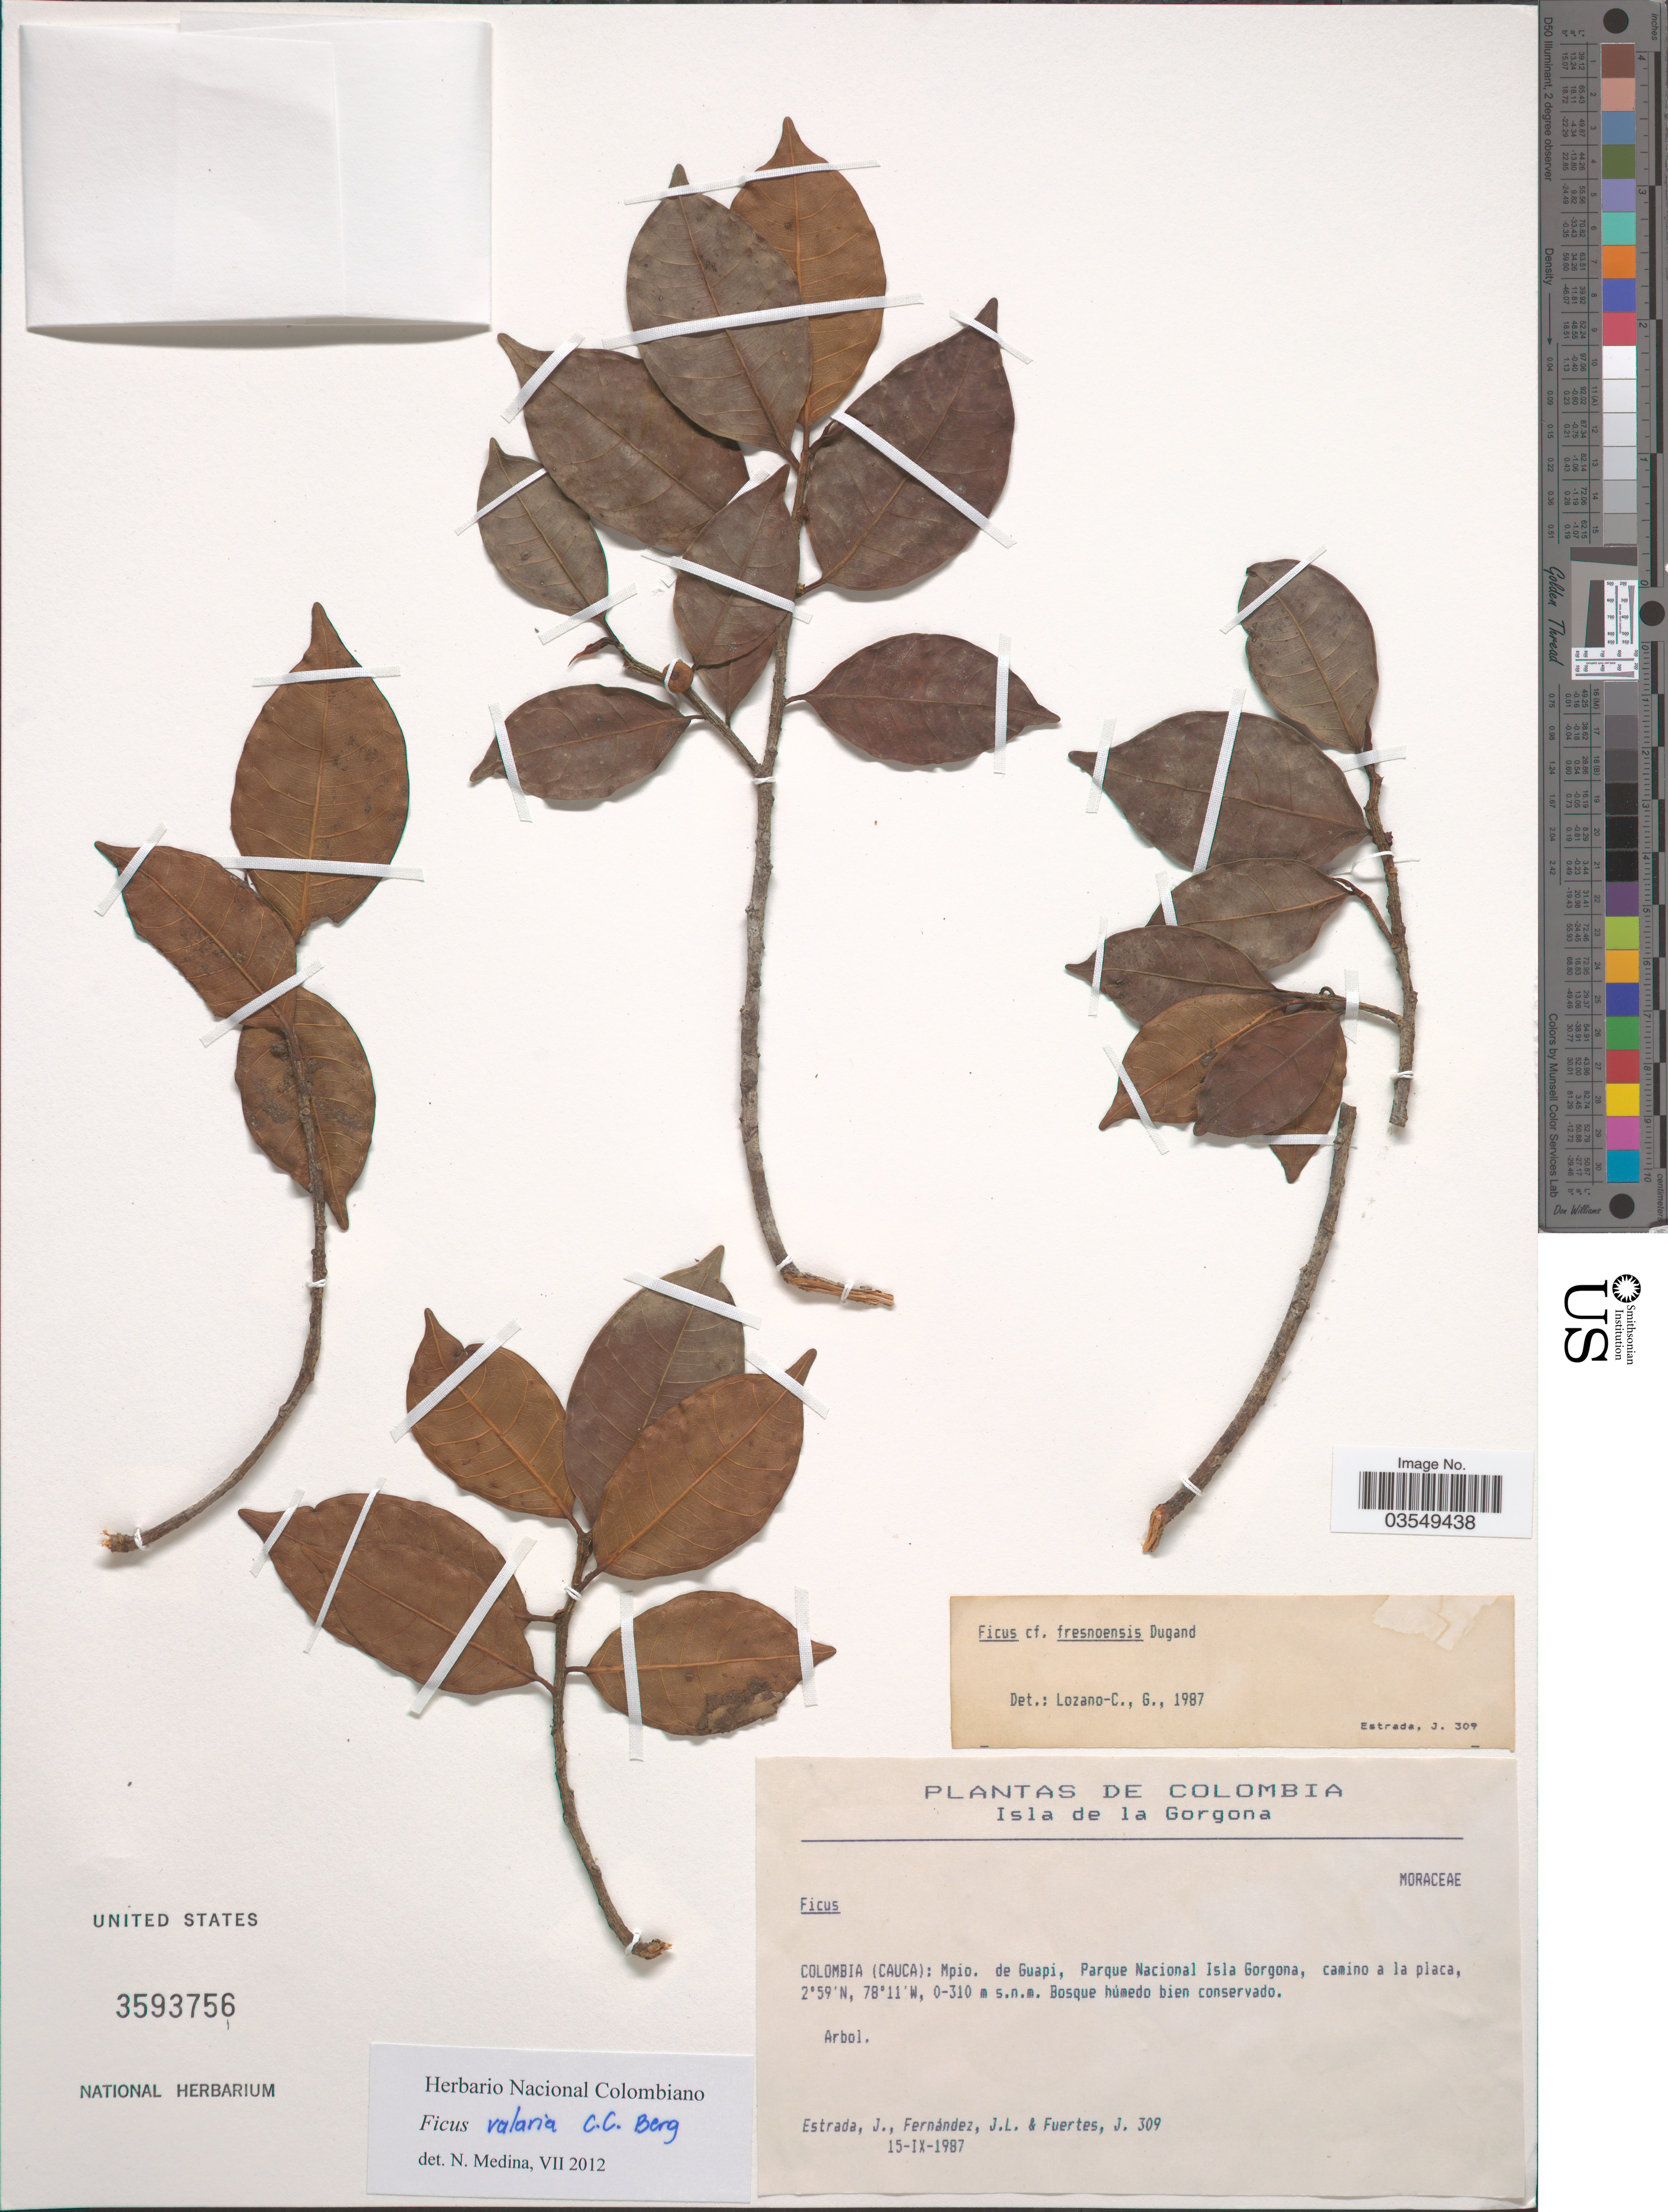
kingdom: Plantae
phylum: Tracheophyta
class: Magnoliopsida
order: Rosales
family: Moraceae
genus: Ficus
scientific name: Ficus valaria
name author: C.C. Berg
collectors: J. Estrada, J. Fernández & J. Fuertes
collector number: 309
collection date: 1987-09-15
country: Colombia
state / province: Cauca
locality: Isla de la Gorgona. Mpio. de Guapi, Parque Nacional Isla Gorgona, camino a la placa.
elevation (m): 0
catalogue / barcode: US 3593756